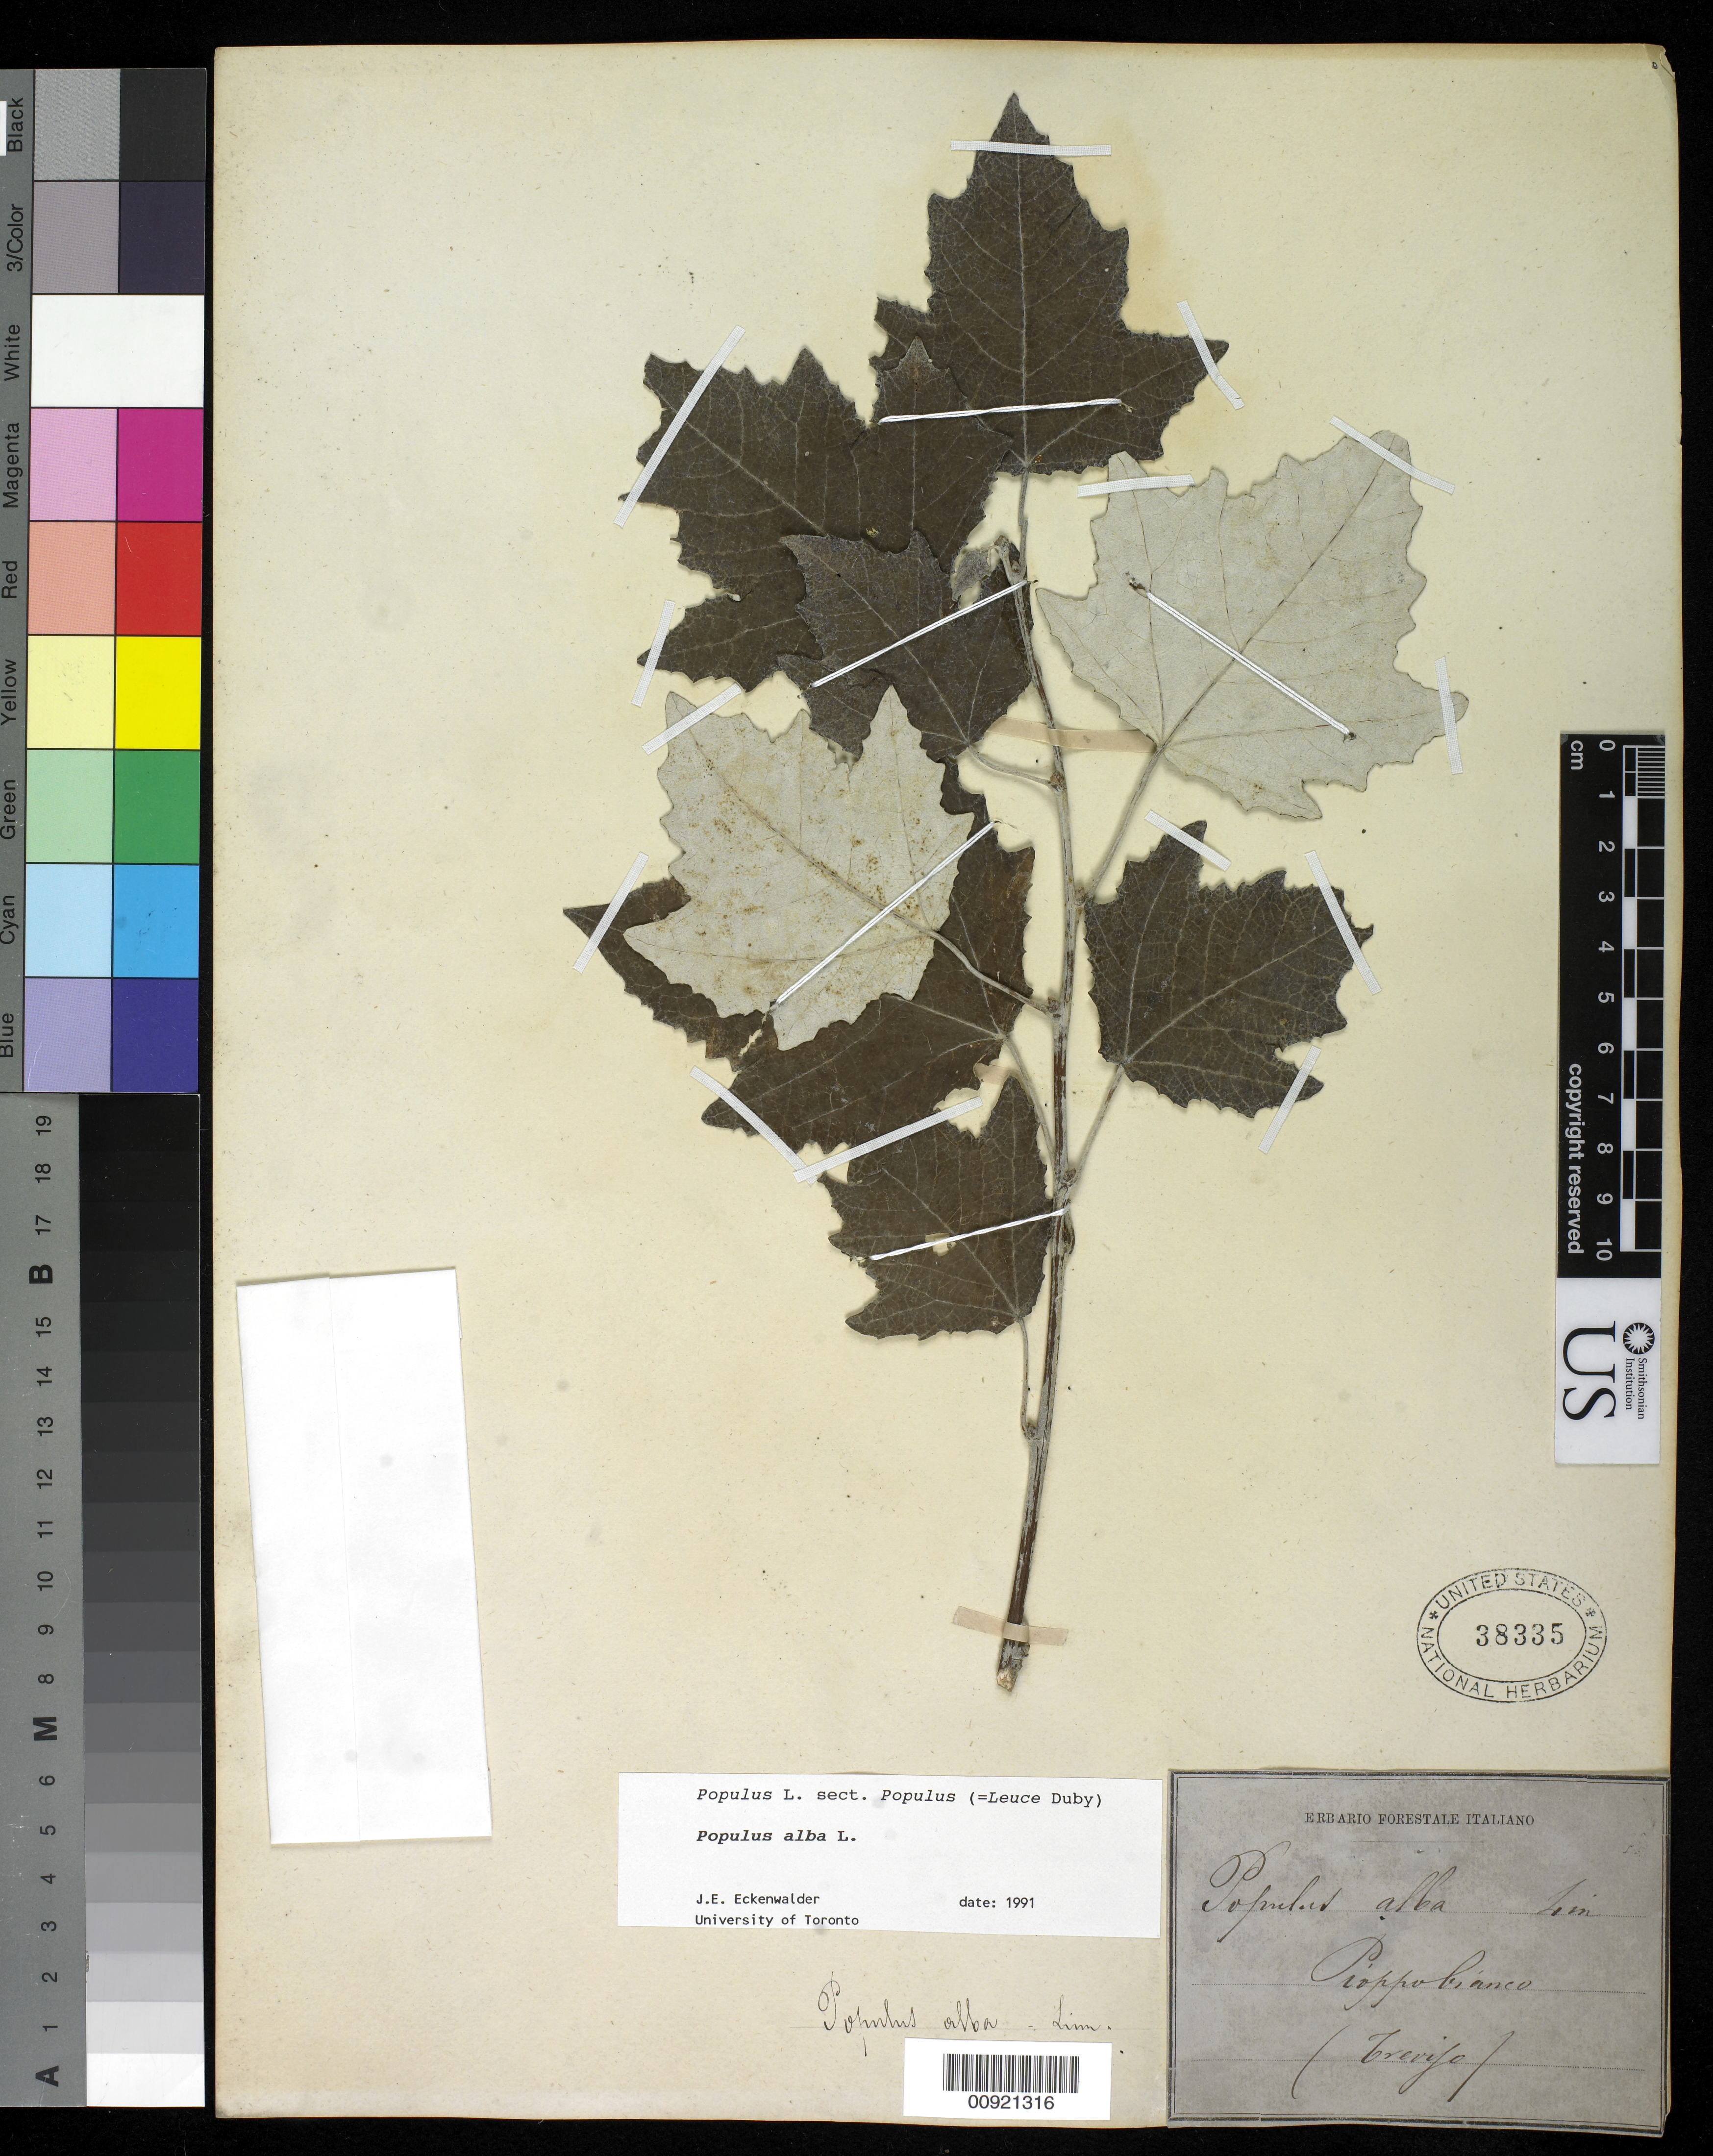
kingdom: Plantae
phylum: Tracheophyta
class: Magnoliopsida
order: Malpighiales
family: Salicaceae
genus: Populus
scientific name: Populus alba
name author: L.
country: Italy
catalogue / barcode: US 38335